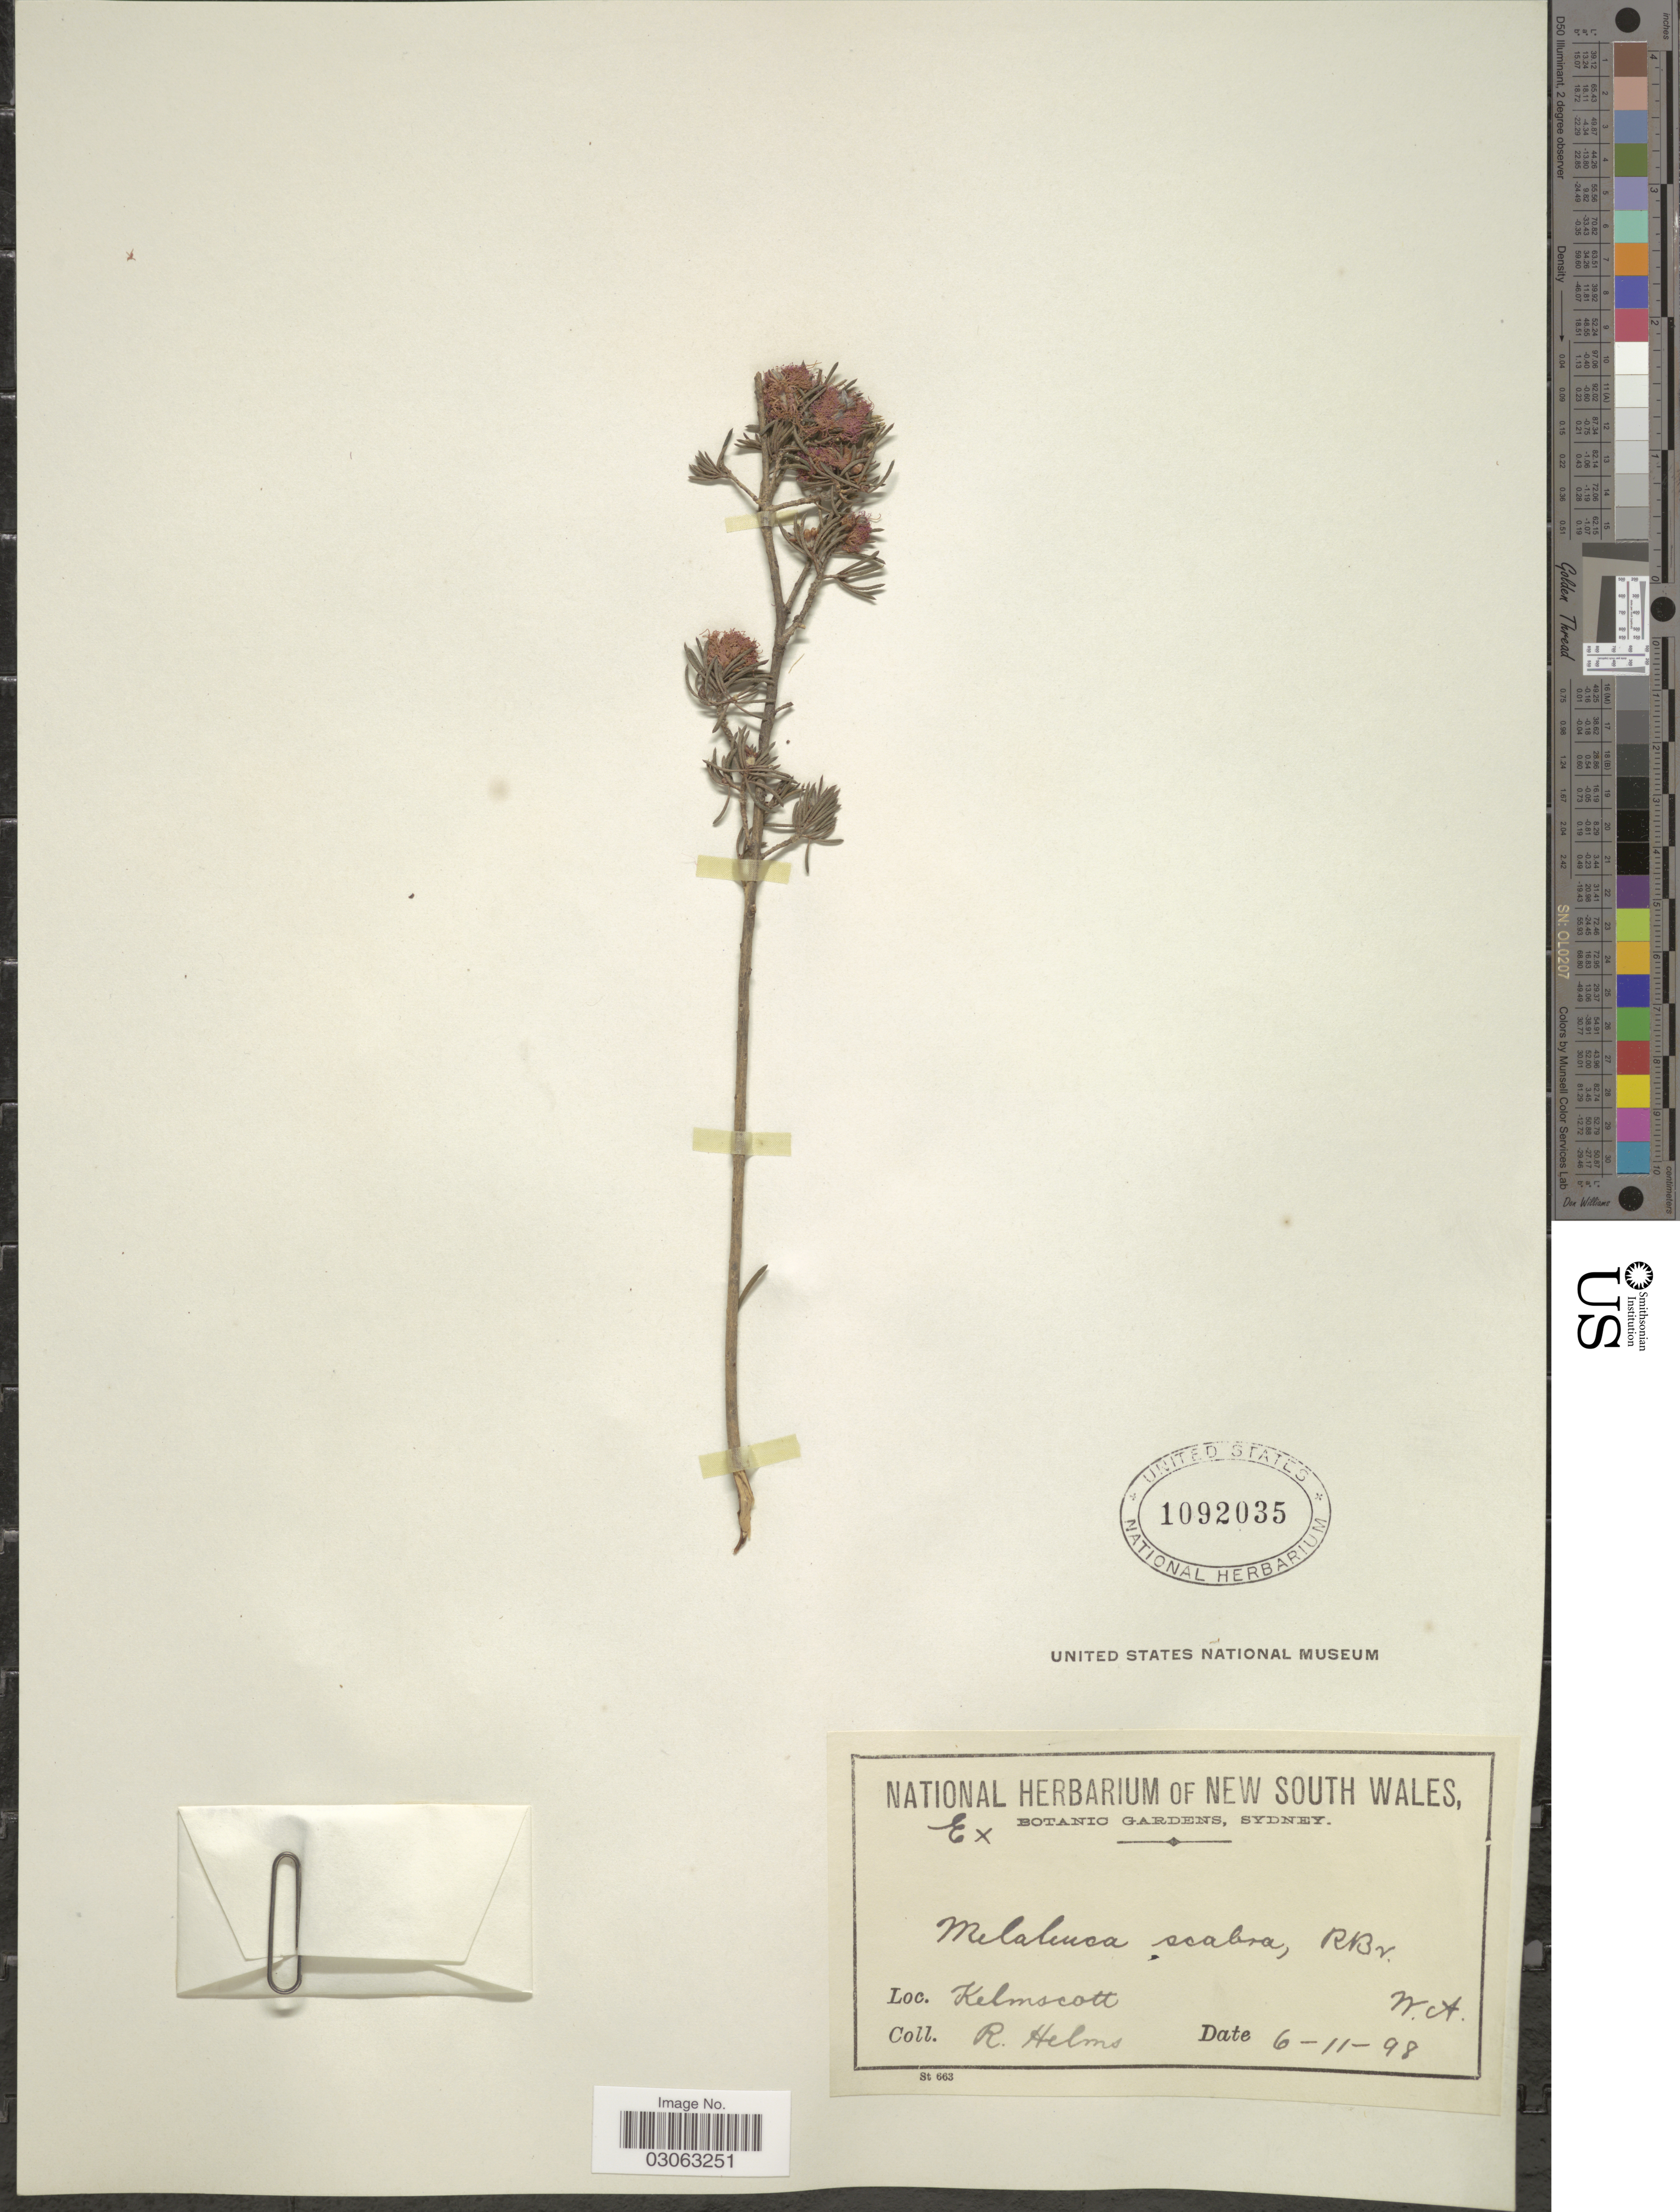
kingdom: Plantae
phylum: Tracheophyta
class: Magnoliopsida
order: Myrtales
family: Myrtaceae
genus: Melaleuca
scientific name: Melaleuca scabra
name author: R. Br.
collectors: R. Helms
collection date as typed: Transcribed d/m/y: 6/11/98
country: Australia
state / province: Western Australia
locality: Kelmocott. W.A.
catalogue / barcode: US 1092035